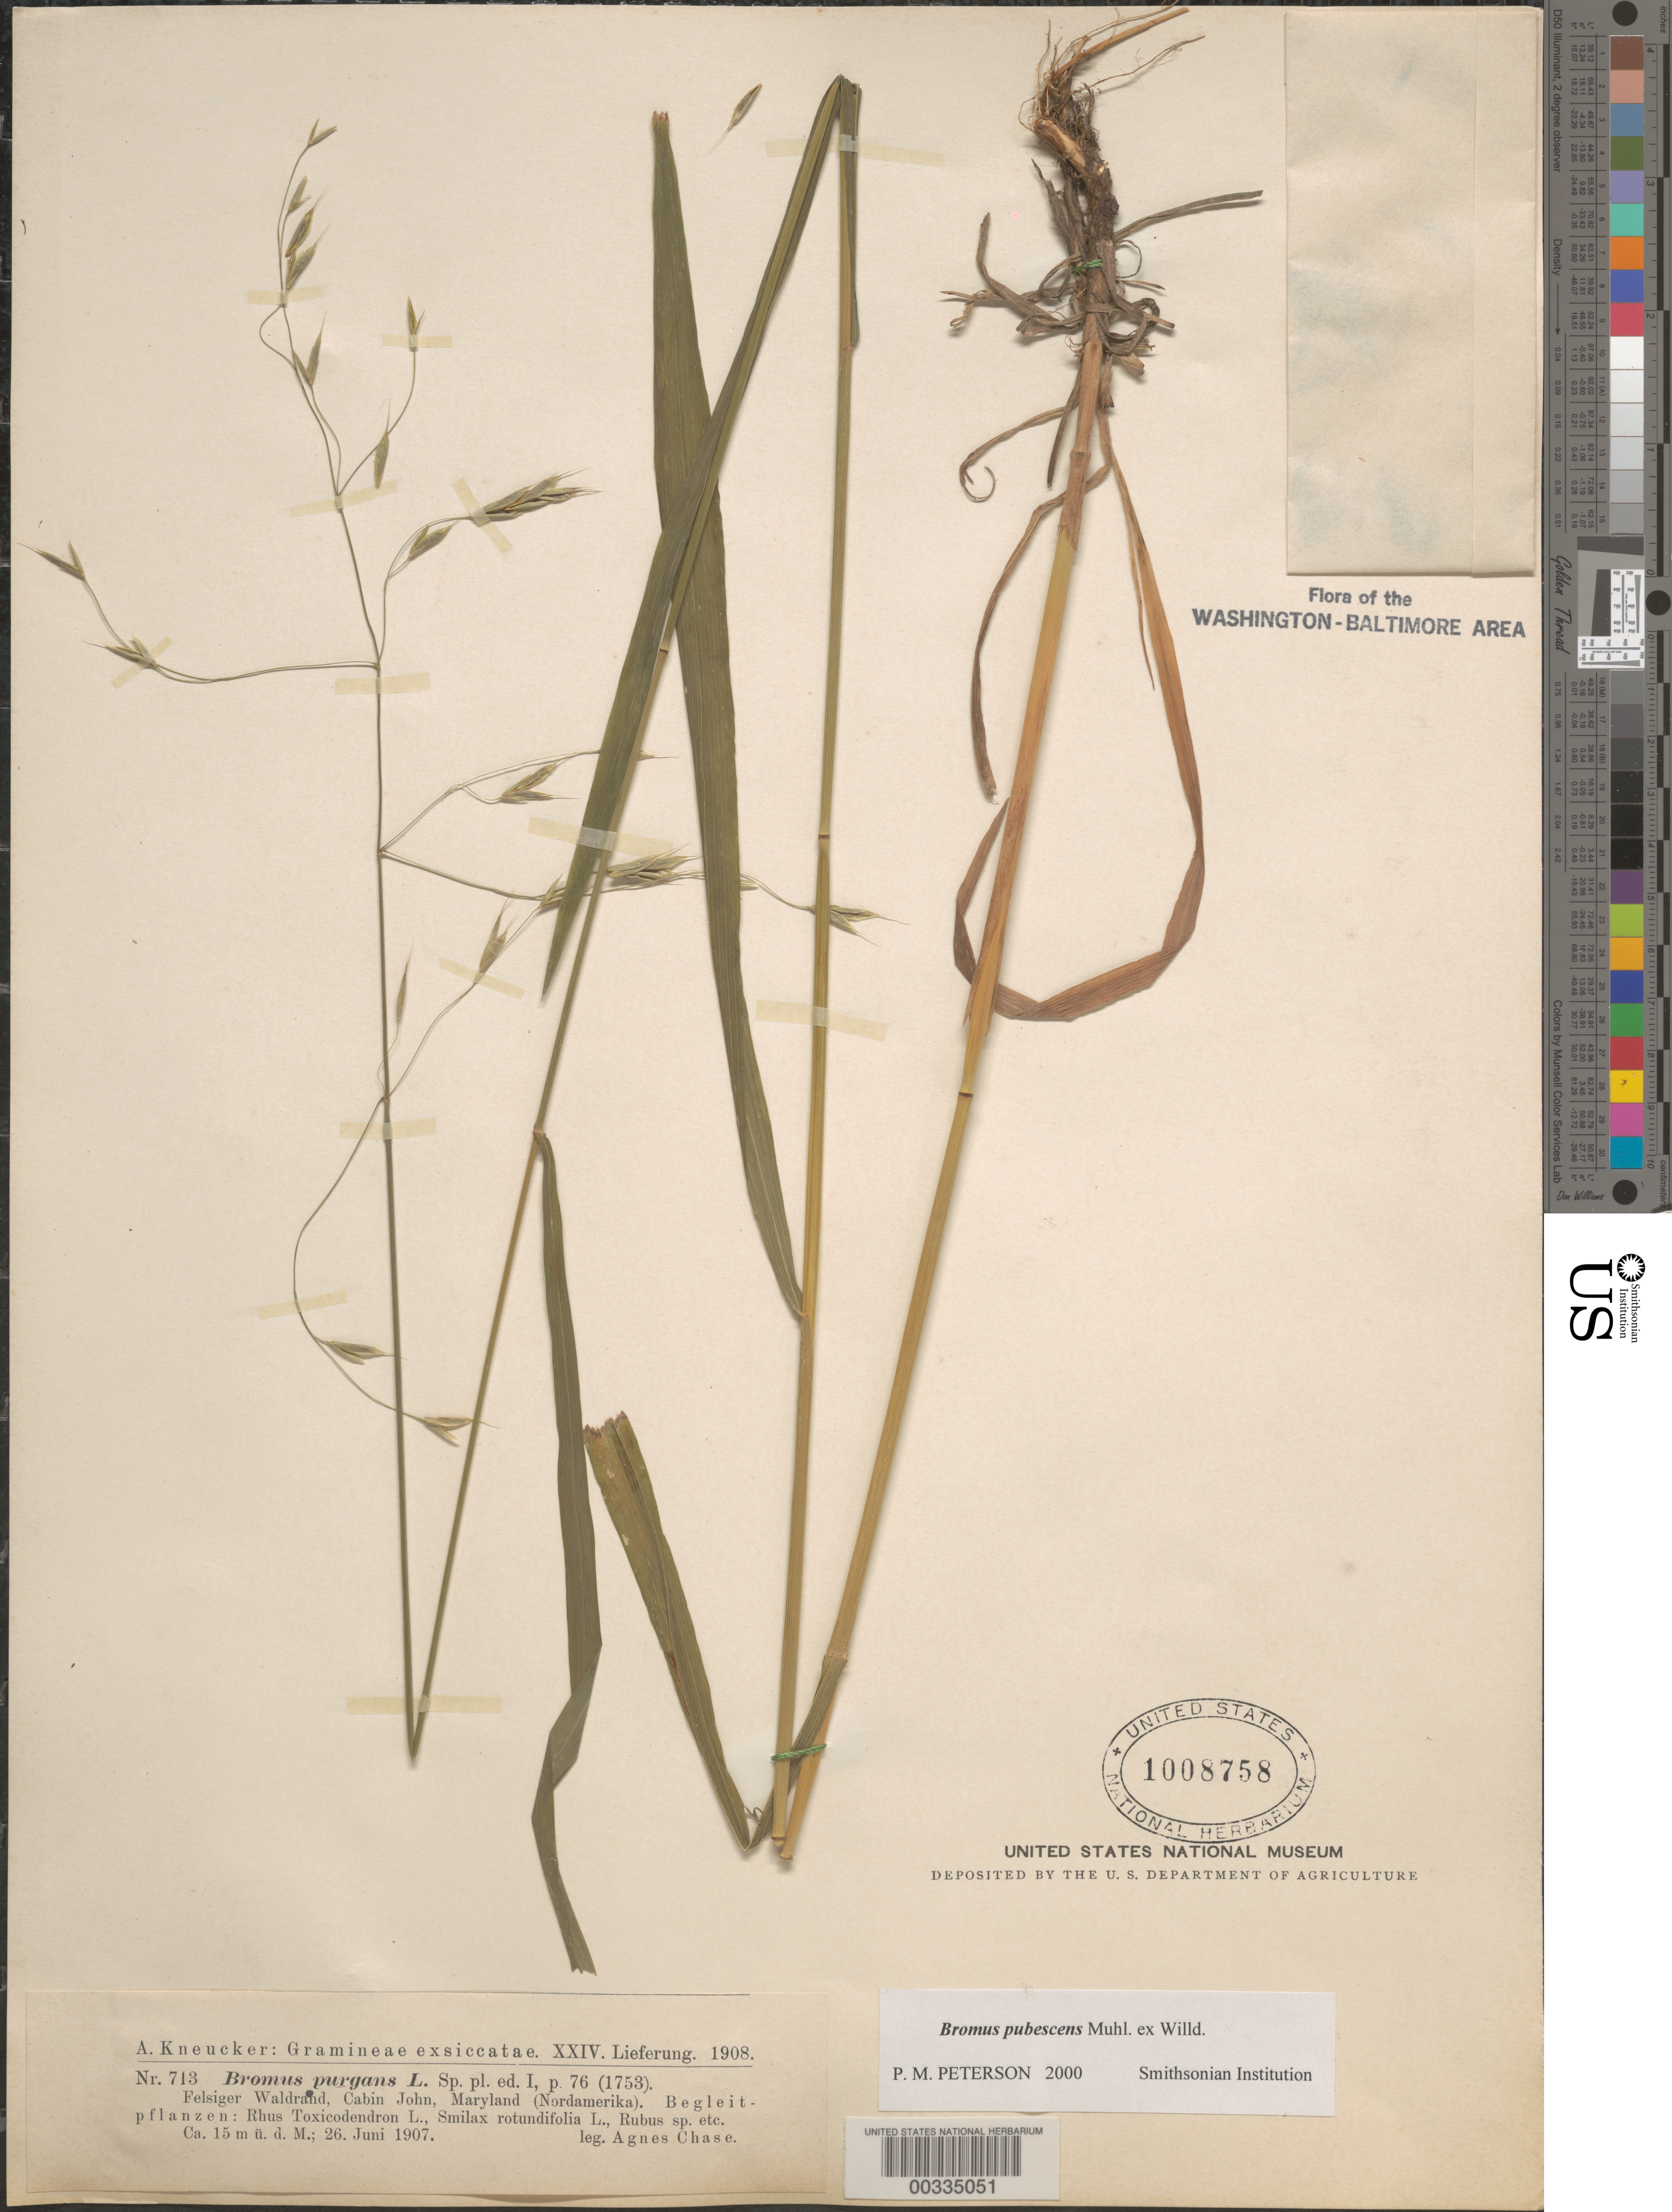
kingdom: Plantae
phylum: Tracheophyta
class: Liliopsida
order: Poales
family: Poaceae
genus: Bromus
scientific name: Bromus pubescens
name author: Muhl. ex Willd.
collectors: A. Chase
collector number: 713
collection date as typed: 26 Jun 1907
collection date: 1907-06-26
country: United States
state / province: Maryland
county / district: Montgomery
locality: Cabin John C. & O. Canal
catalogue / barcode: US 1008758